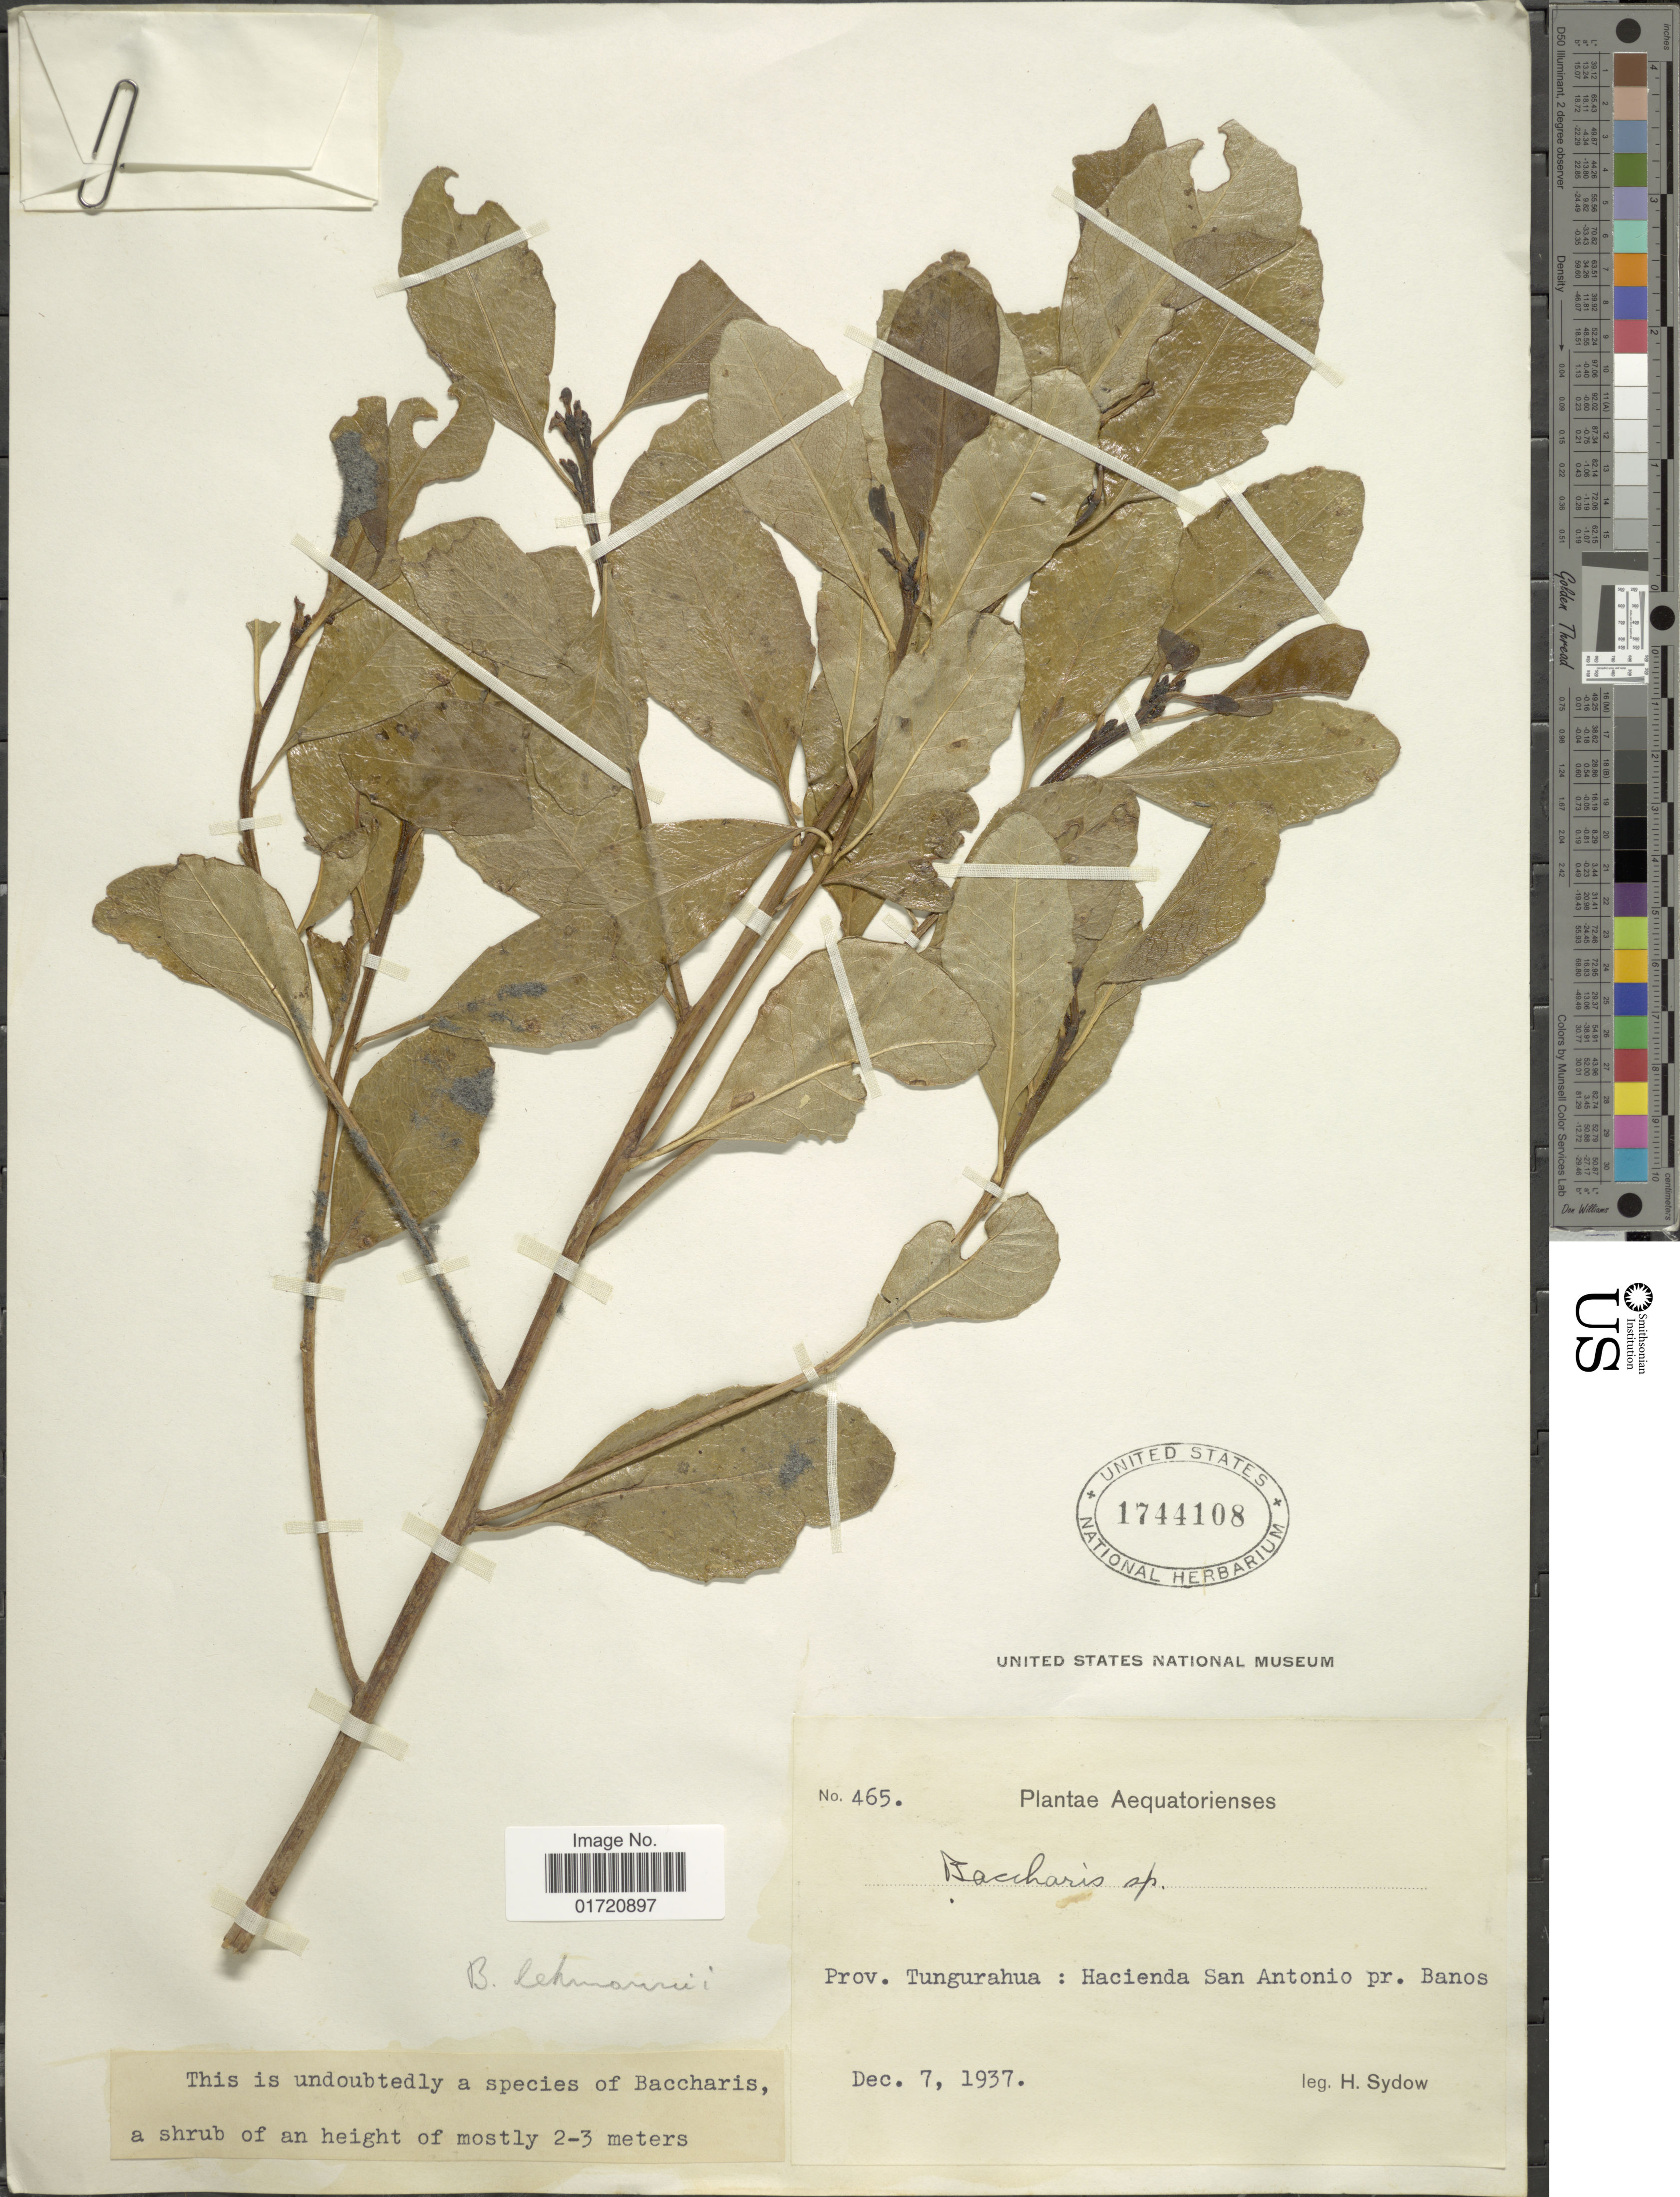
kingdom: Plantae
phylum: Tracheophyta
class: Magnoliopsida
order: Asterales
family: Asteraceae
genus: Baccharis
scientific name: Baccharis lehmannii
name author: Klatt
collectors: H. Sydow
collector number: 465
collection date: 1937-12-07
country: Ecuador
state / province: Tungurahua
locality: Hcienda San Antonio pr. Banos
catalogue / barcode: US 1744108